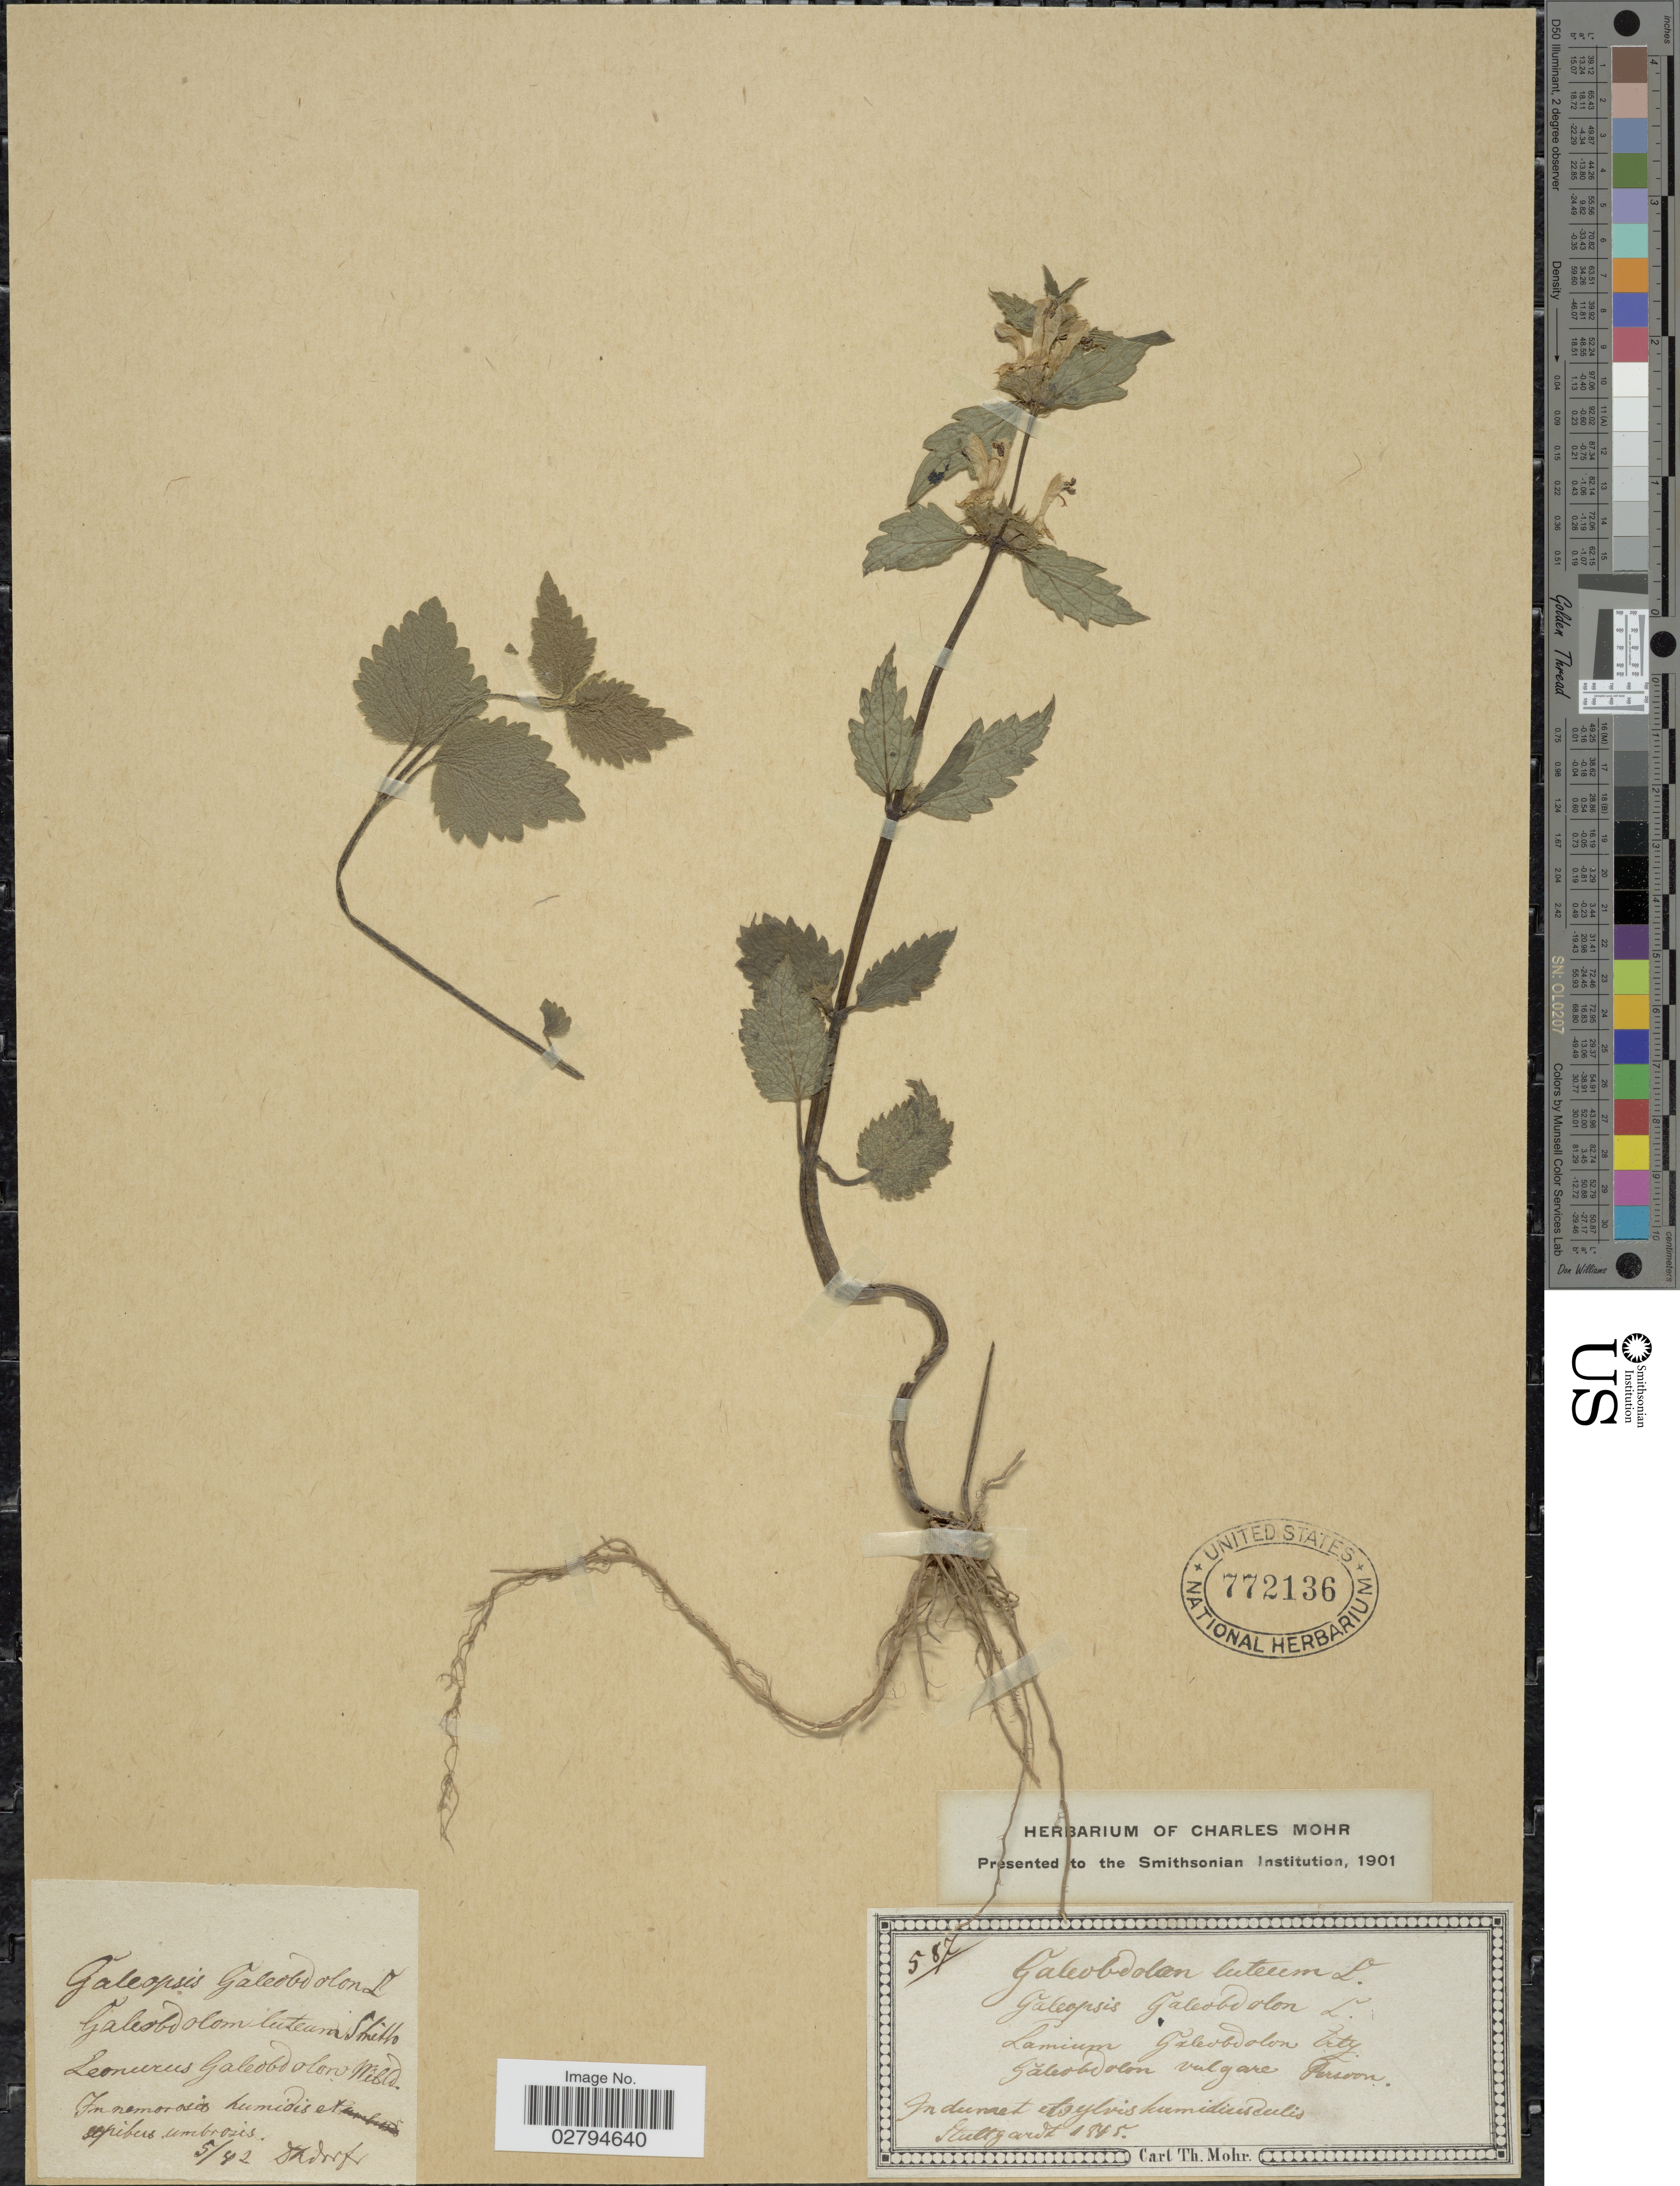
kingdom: Plantae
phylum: Tracheophyta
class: Magnoliopsida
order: Lamiales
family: Lamiaceae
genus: Galeopsis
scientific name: Galeopsis galeobdolon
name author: L.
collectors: Stuttgardt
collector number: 587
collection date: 1845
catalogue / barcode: US 772136